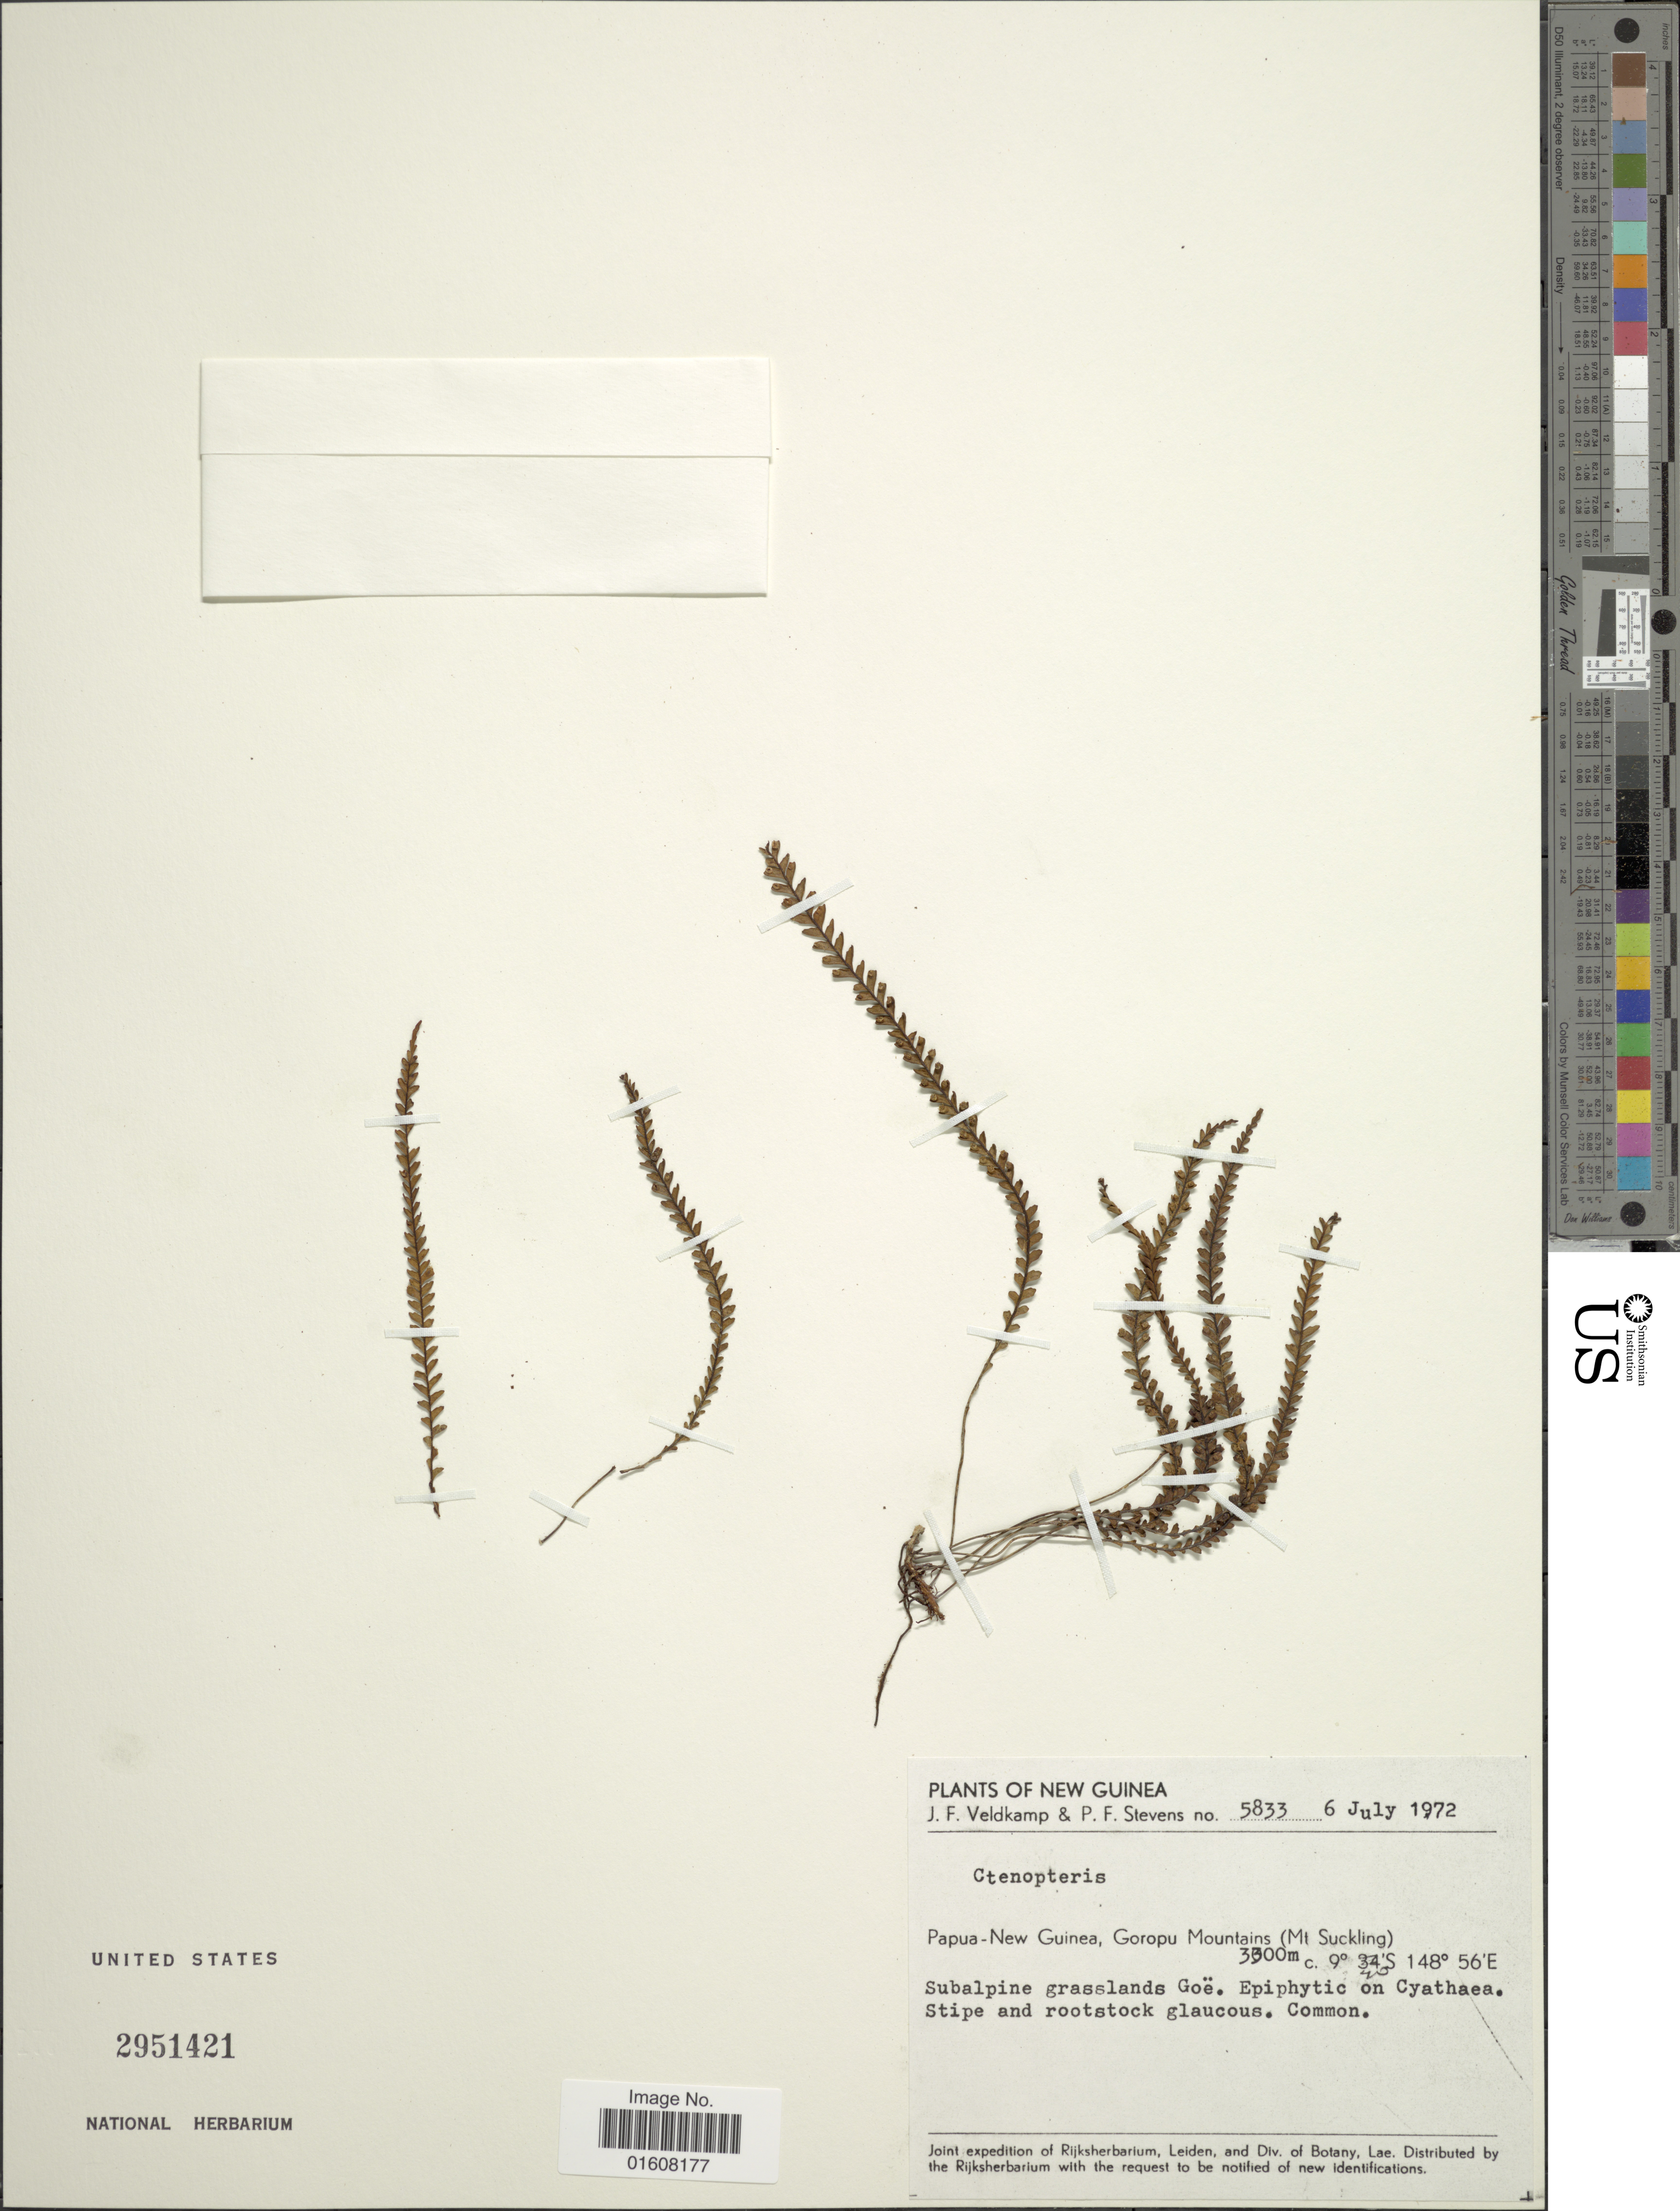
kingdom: Plantae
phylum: Tracheophyta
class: Polypodiopsida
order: Polypodiales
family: Polypodiaceae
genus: Grammitis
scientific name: Grammitis sp.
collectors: J. F. Veldkamp & P. F. Stevens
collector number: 5833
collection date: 1972-07-06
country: Papua New Guinea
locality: New Guinea. Goropu Mountains (Mt. Suckling). Subalpine grasslands Goë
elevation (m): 3300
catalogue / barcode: US 2951421